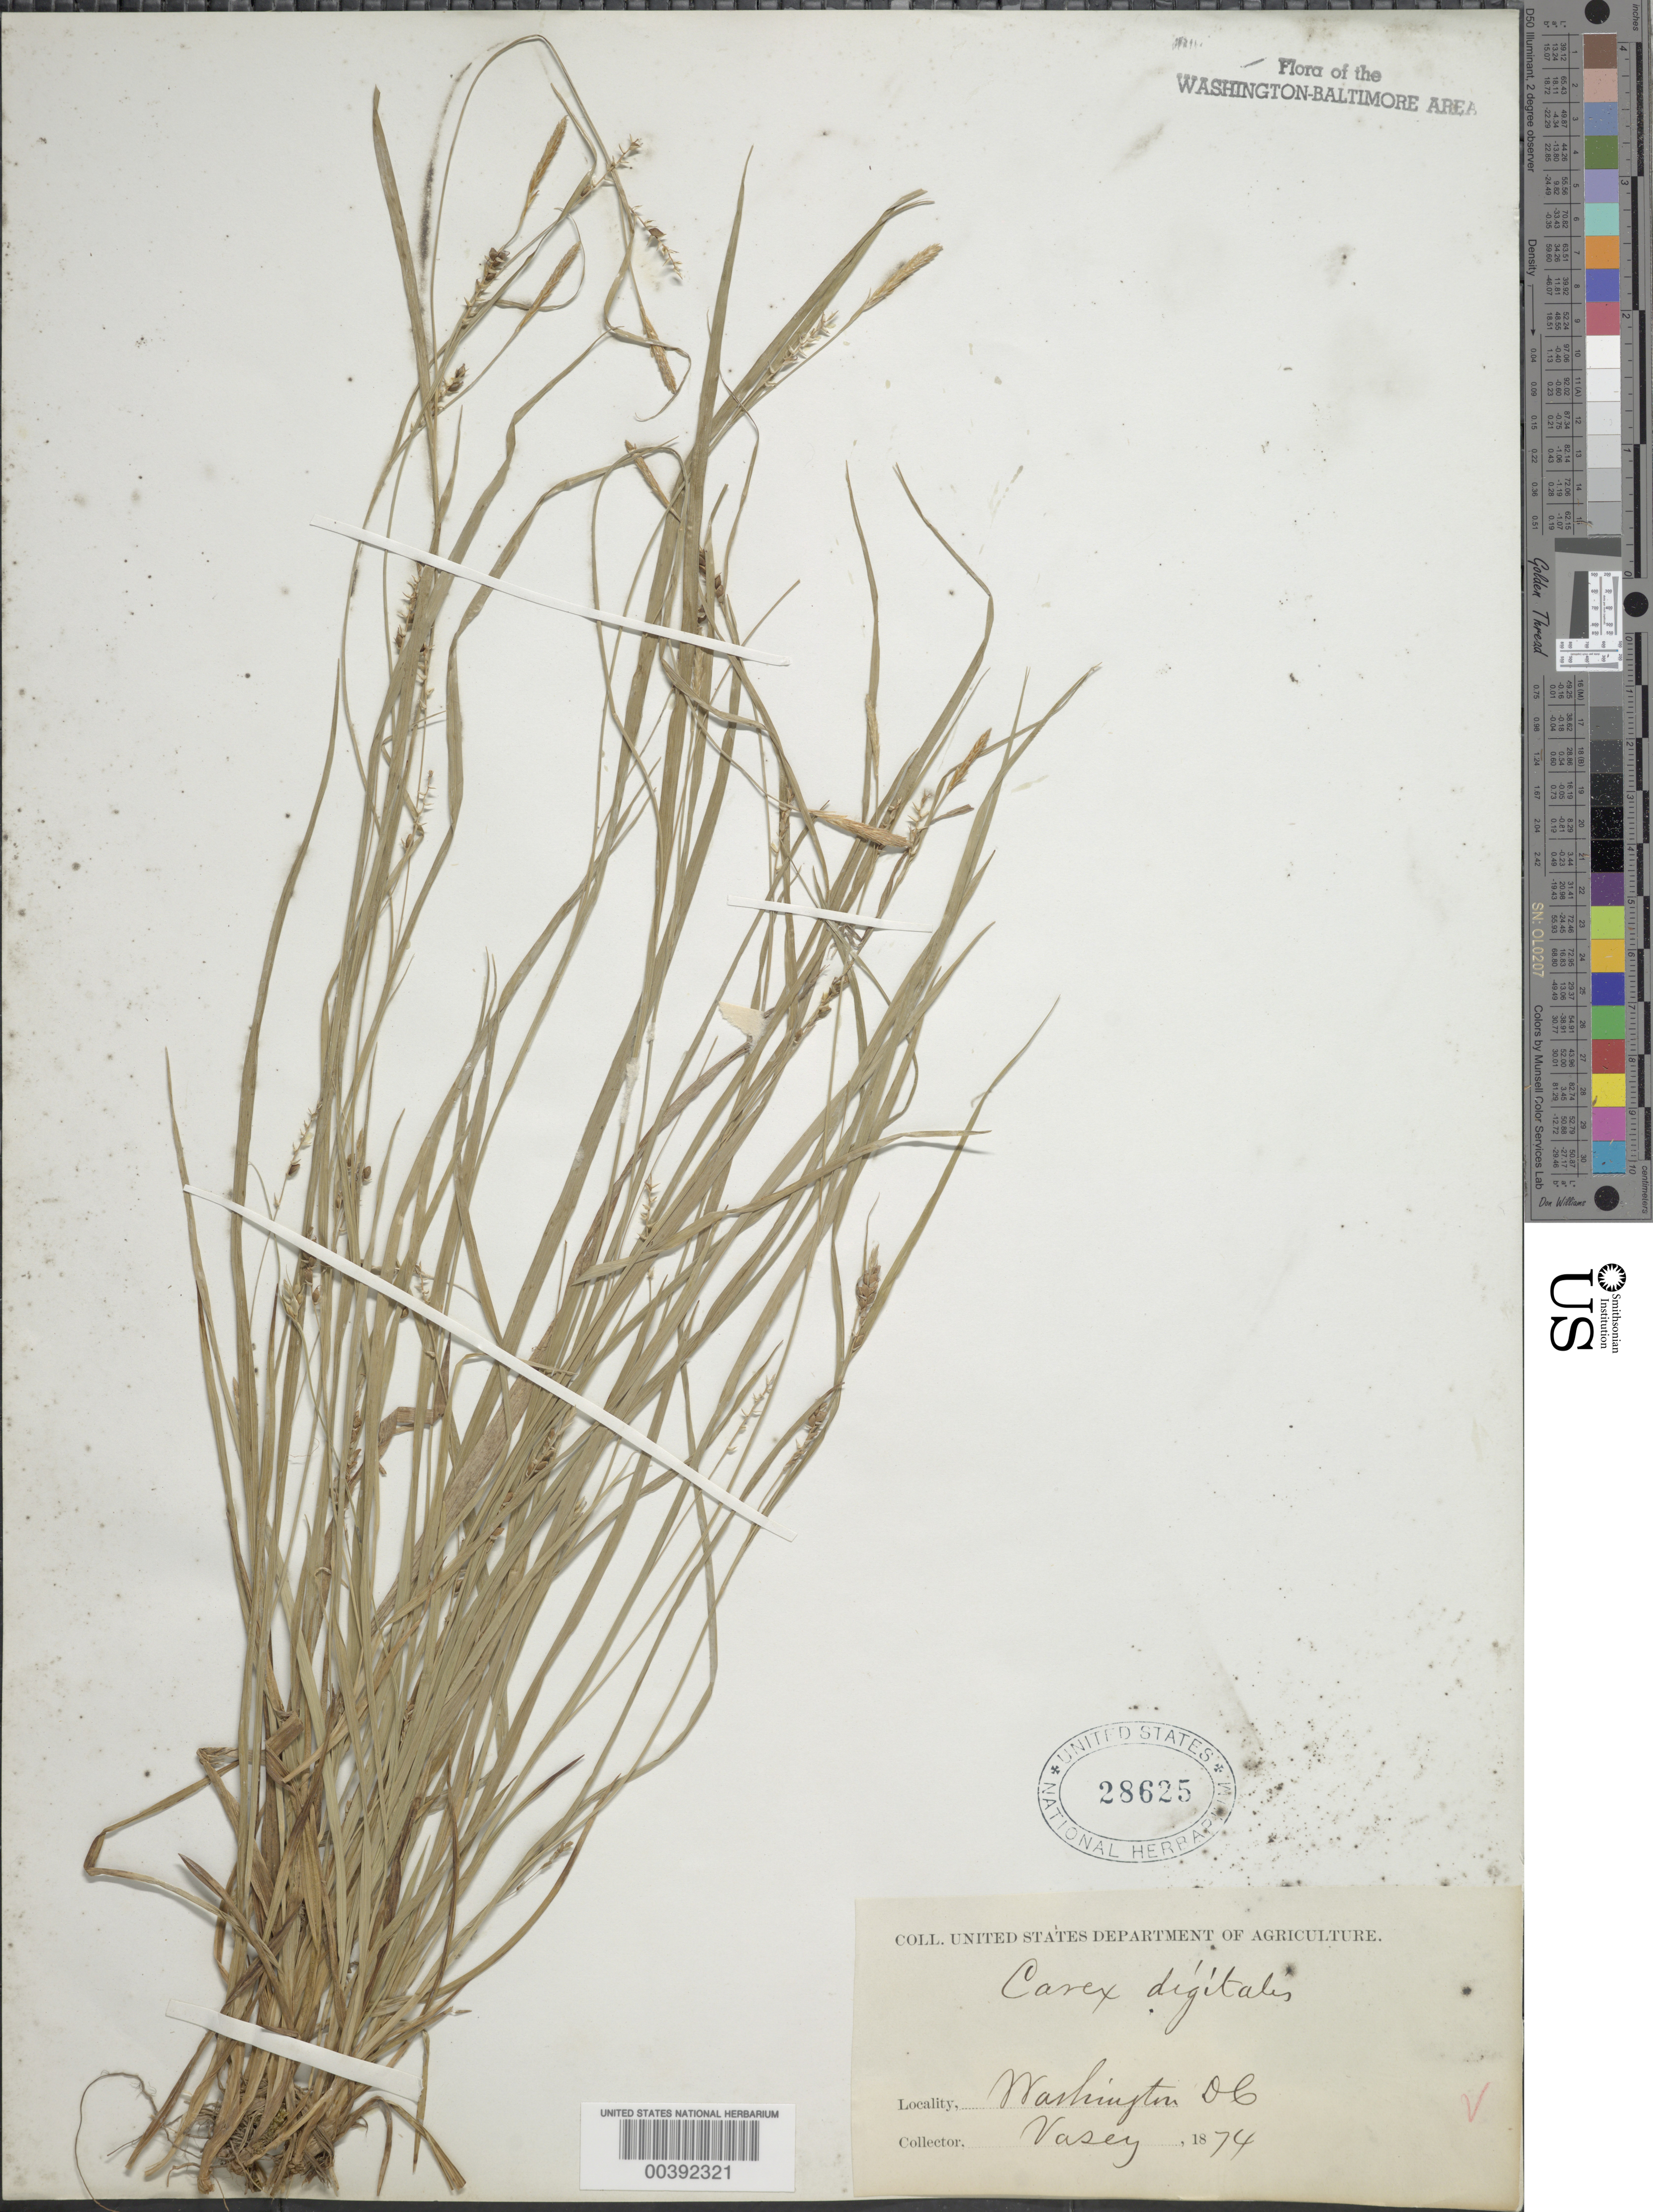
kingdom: Plantae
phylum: Tracheophyta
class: Liliopsida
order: Poales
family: Cyperaceae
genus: Carex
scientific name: Carex digitalis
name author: Willd.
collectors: G. Vasey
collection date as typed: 1874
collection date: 1874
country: United States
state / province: District of Columbia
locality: Washington DC Area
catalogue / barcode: US 28625